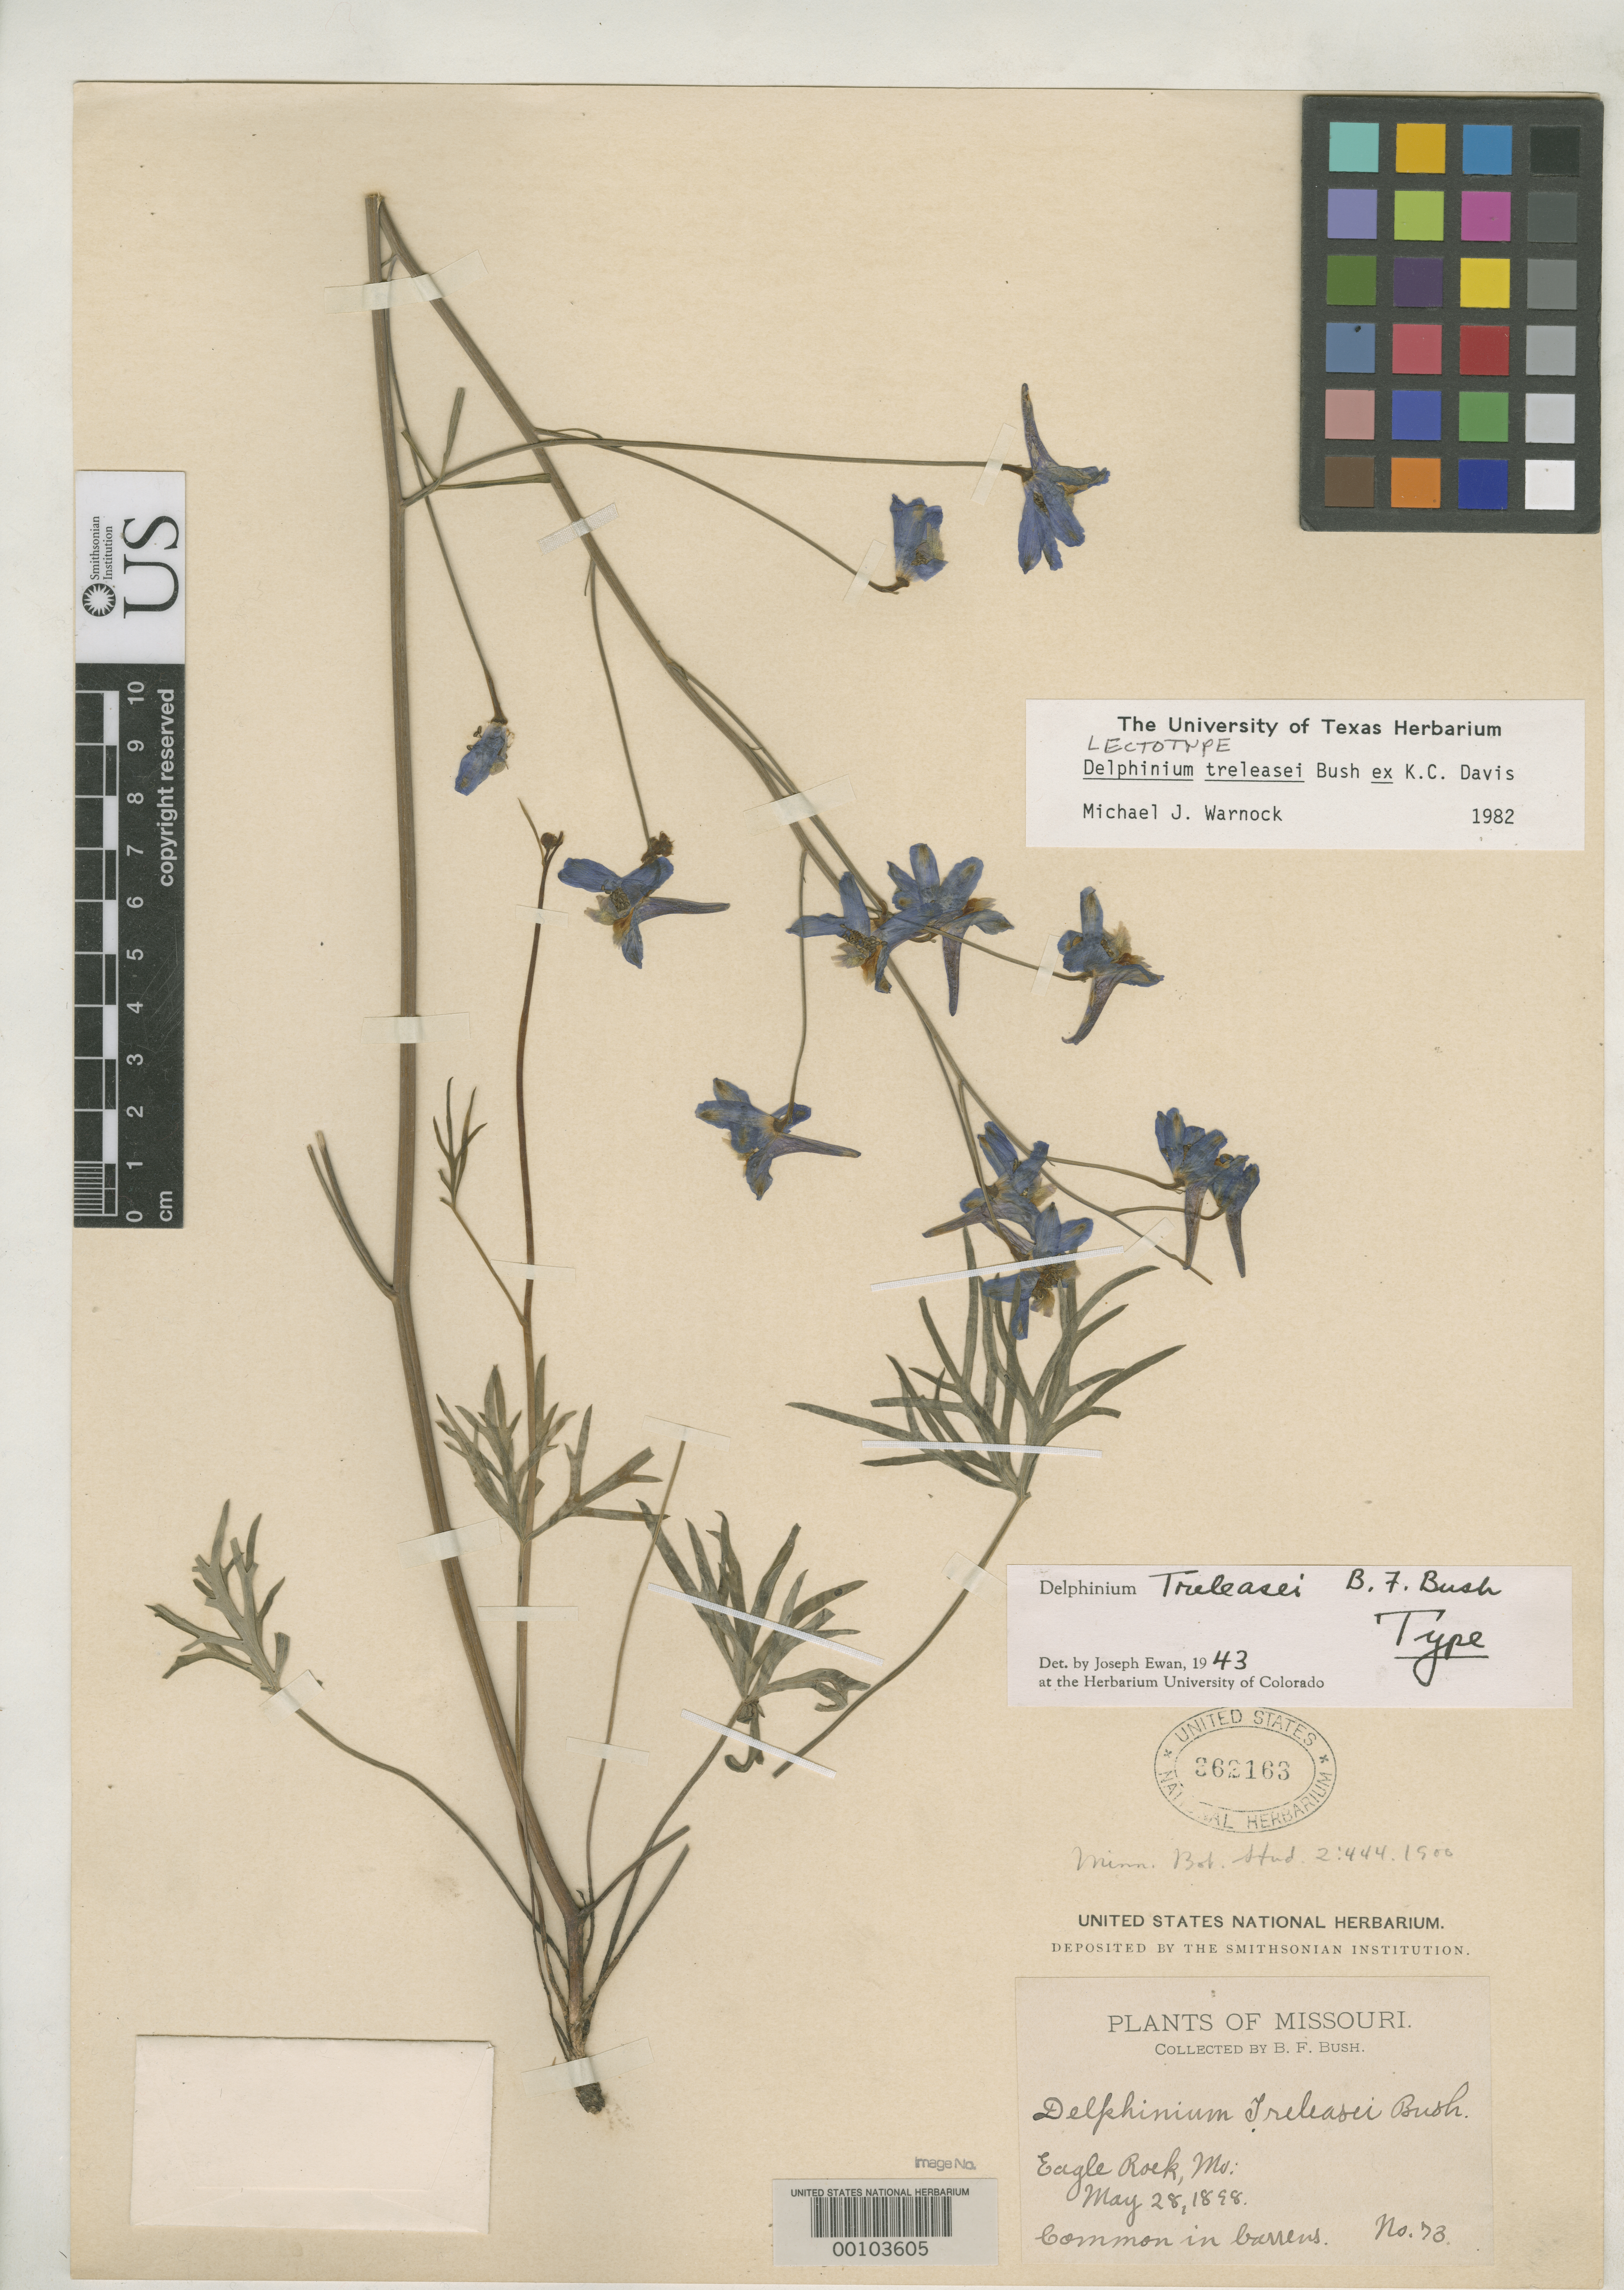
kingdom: Plantae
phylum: Tracheophyta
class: Magnoliopsida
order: Ranunculales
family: Ranunculaceae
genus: Delphinium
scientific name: Delphinium treleasei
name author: Bush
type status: Syntype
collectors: B. F. Bush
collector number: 73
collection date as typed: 28 May 1898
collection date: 1898-05-28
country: United States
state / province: Missouri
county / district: Barry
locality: Eagle Rock.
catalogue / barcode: US 362163